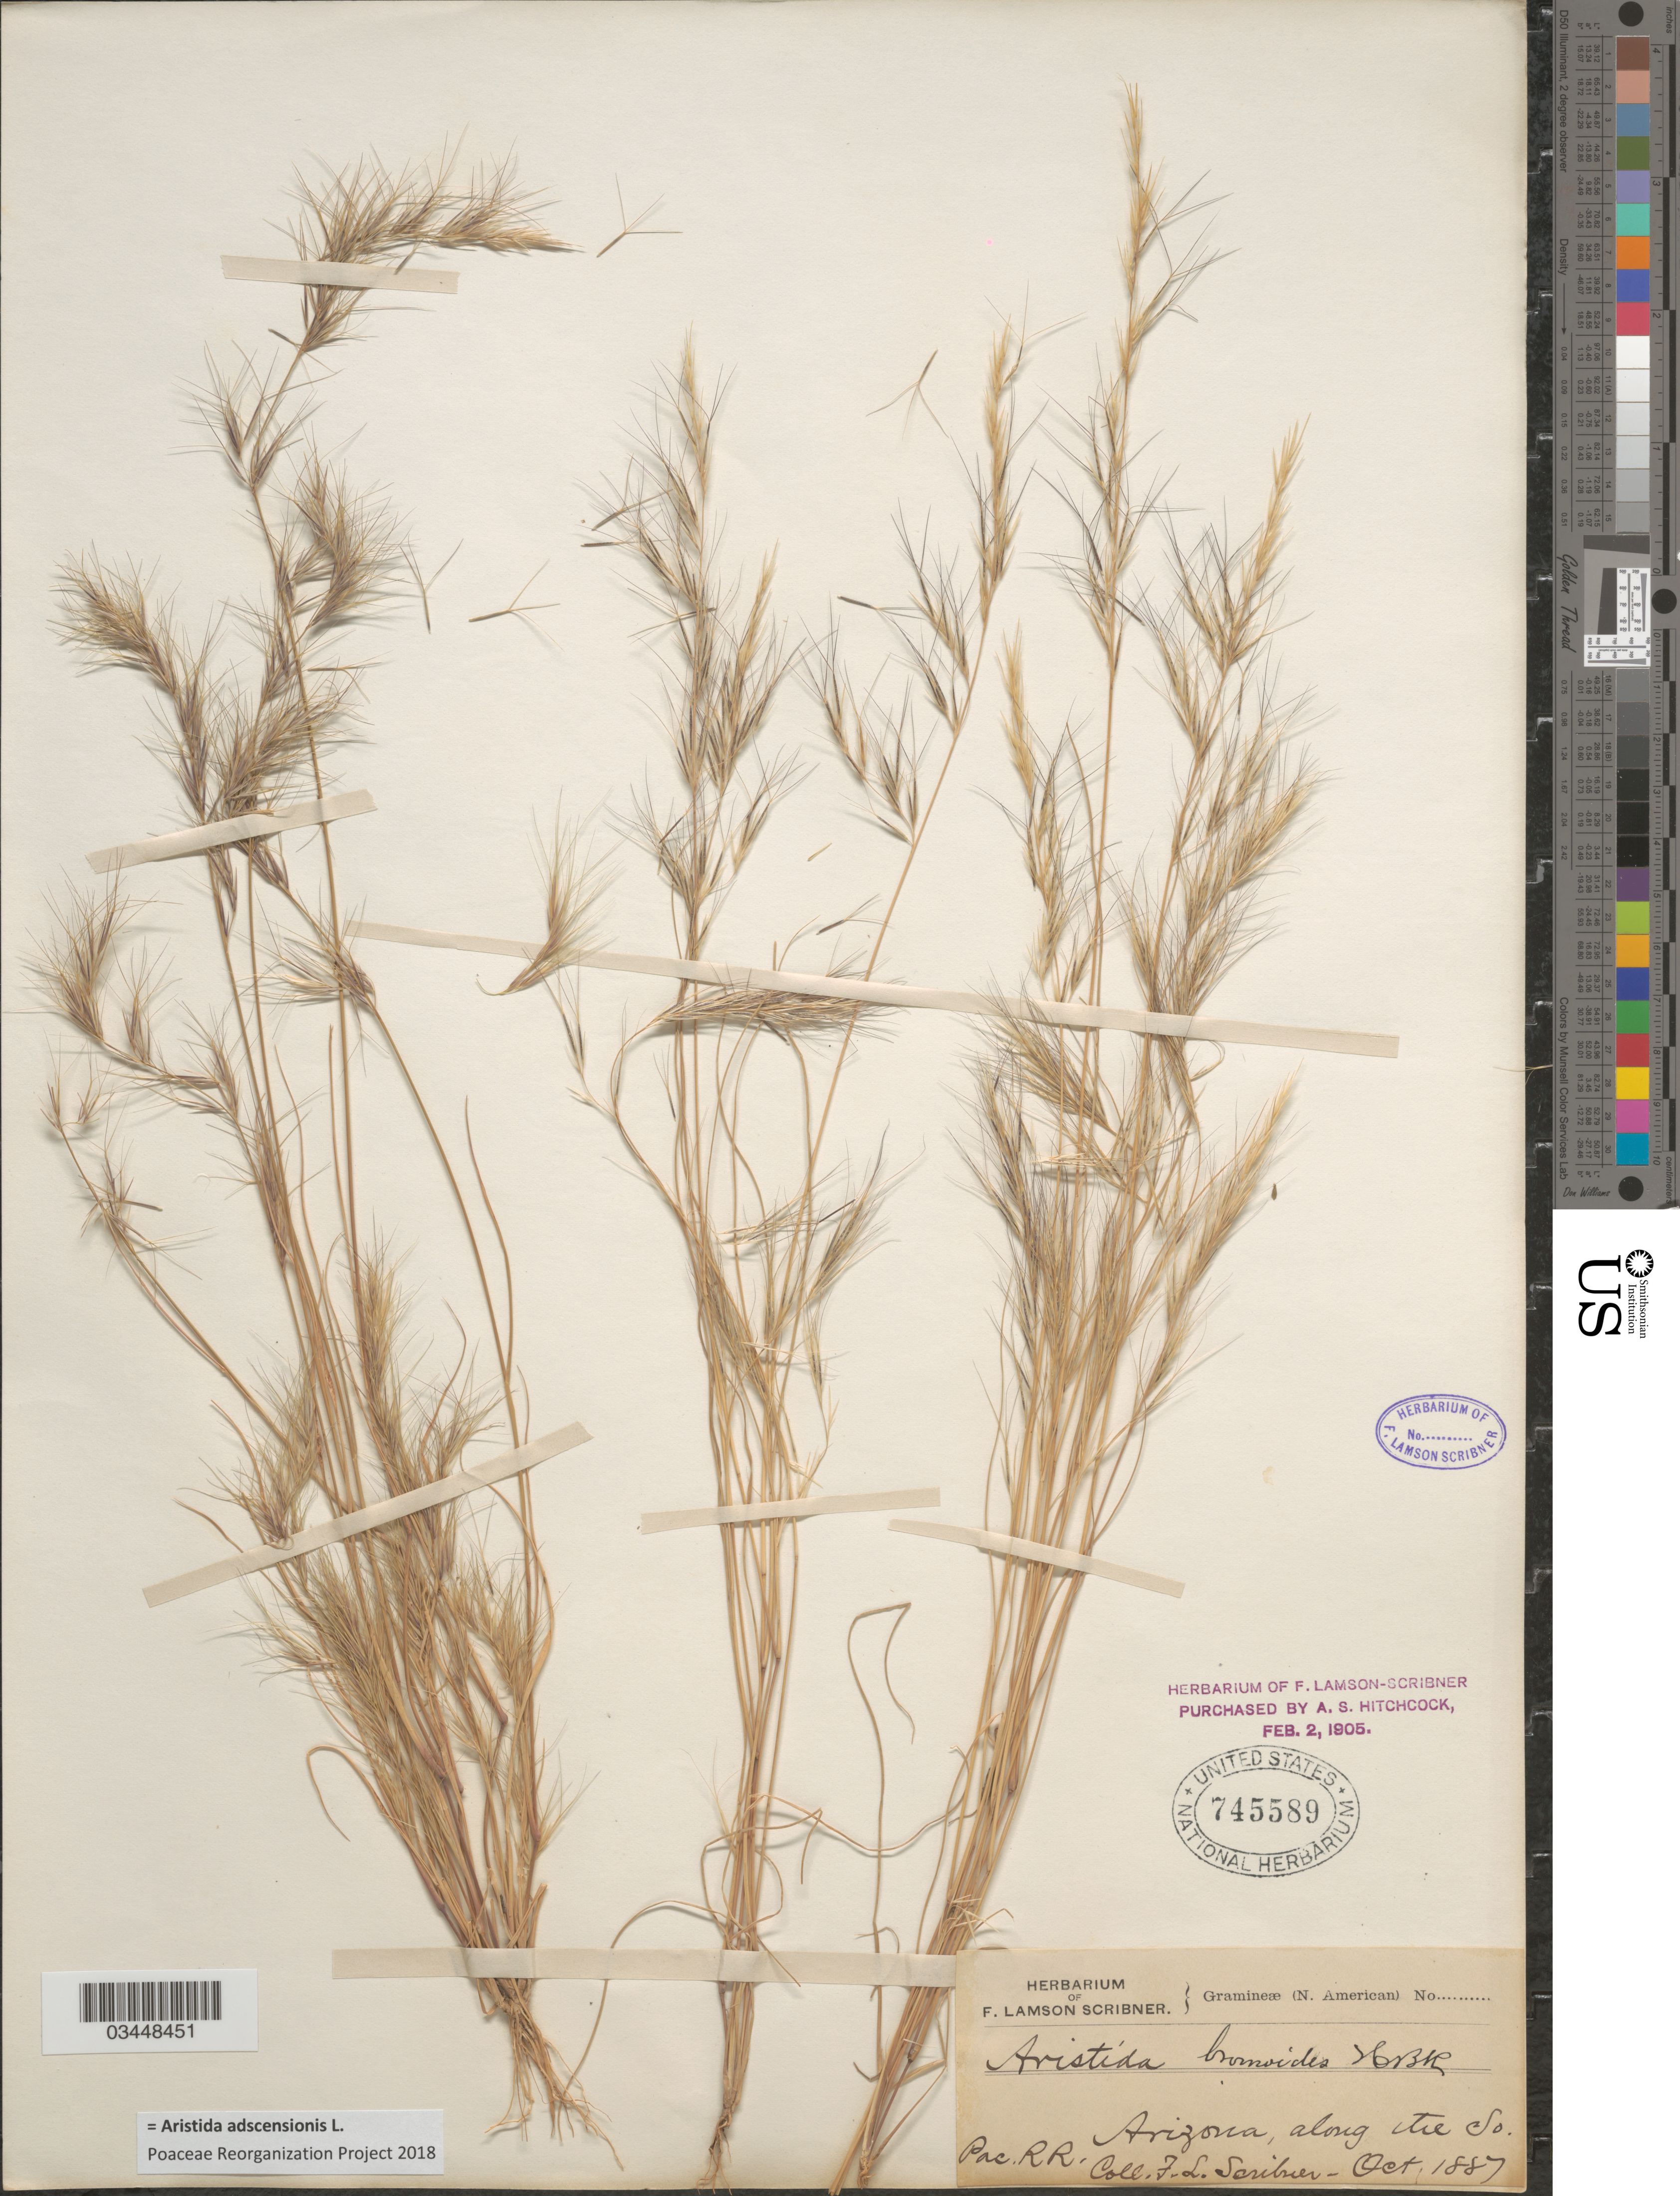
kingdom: Plantae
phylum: Tracheophyta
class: Liliopsida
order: Poales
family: Poaceae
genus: Aristida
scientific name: Aristida adscensionis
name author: L.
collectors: F. L. Scribner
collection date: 1887-10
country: United States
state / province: Arizona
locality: Along the So. Pac. R.R.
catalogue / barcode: US 745589